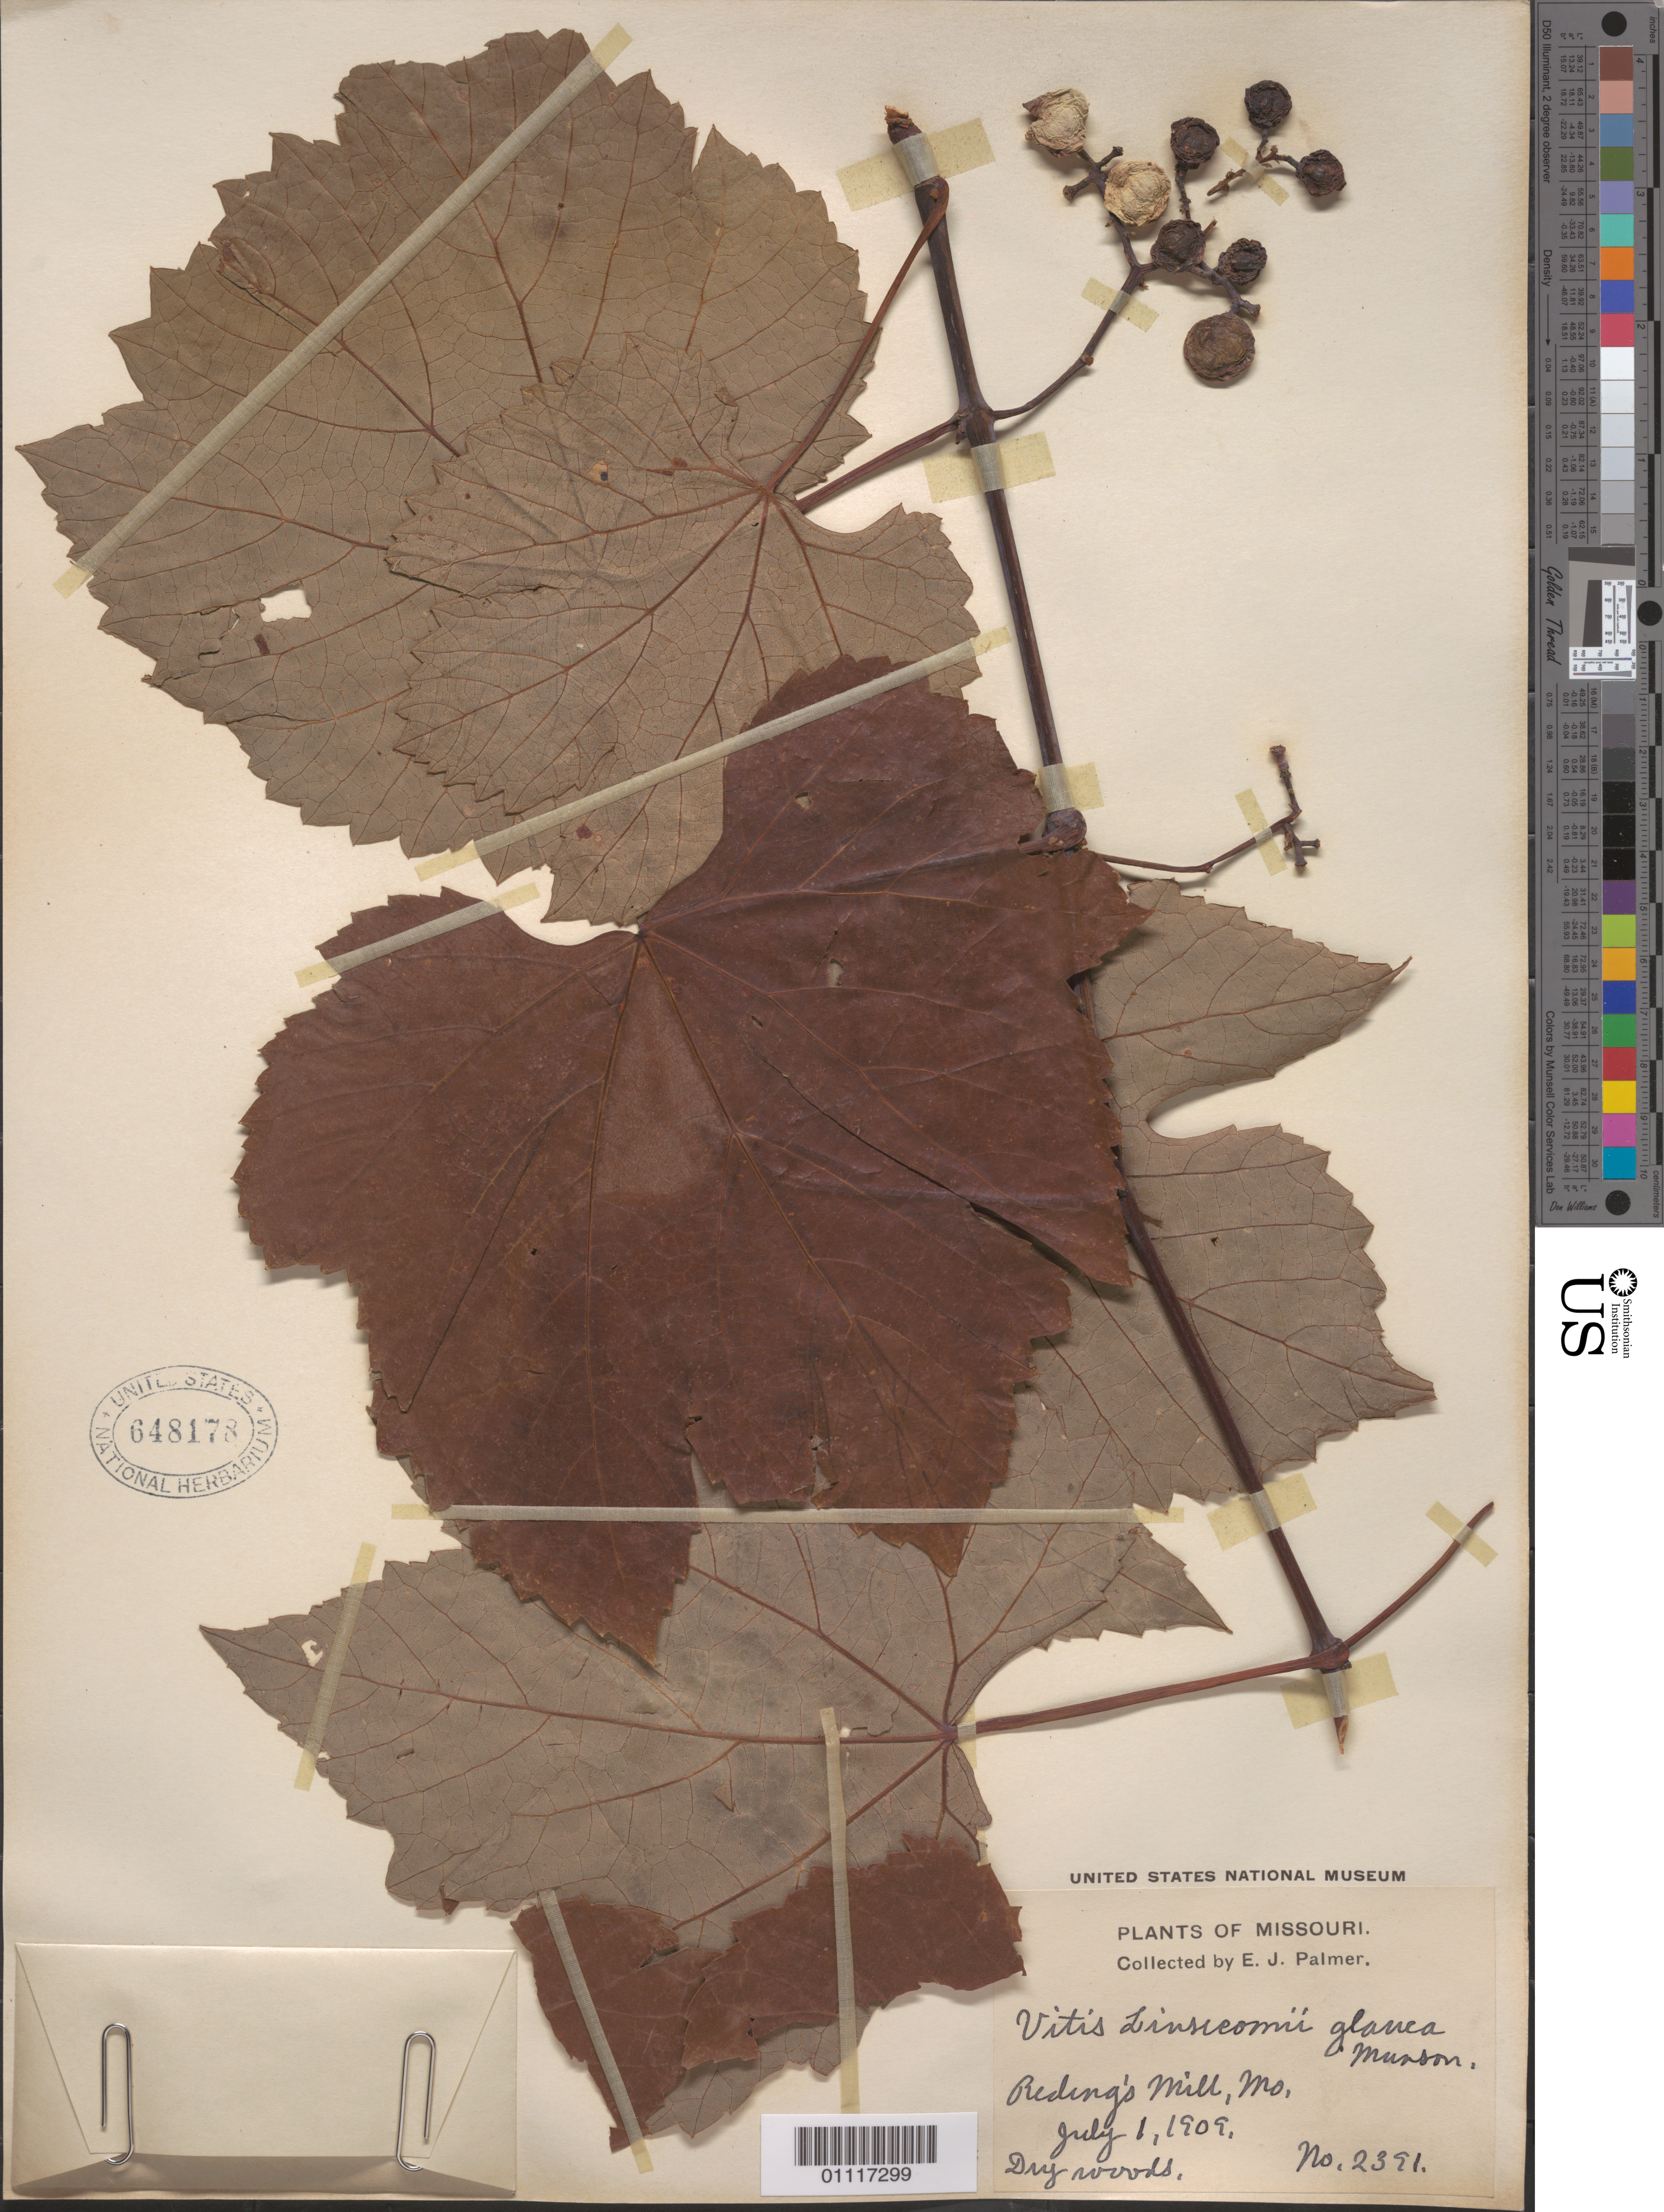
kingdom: Plantae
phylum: Tracheophyta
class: Magnoliopsida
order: Vitales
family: Vitaceae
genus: Vitis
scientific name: Vitis linsecomii var. glauca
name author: Munson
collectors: E. J. Palmer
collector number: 2391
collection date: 1909-07-01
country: United States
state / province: Missouri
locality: Reding's Mill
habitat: dry woods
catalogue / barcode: US 648178